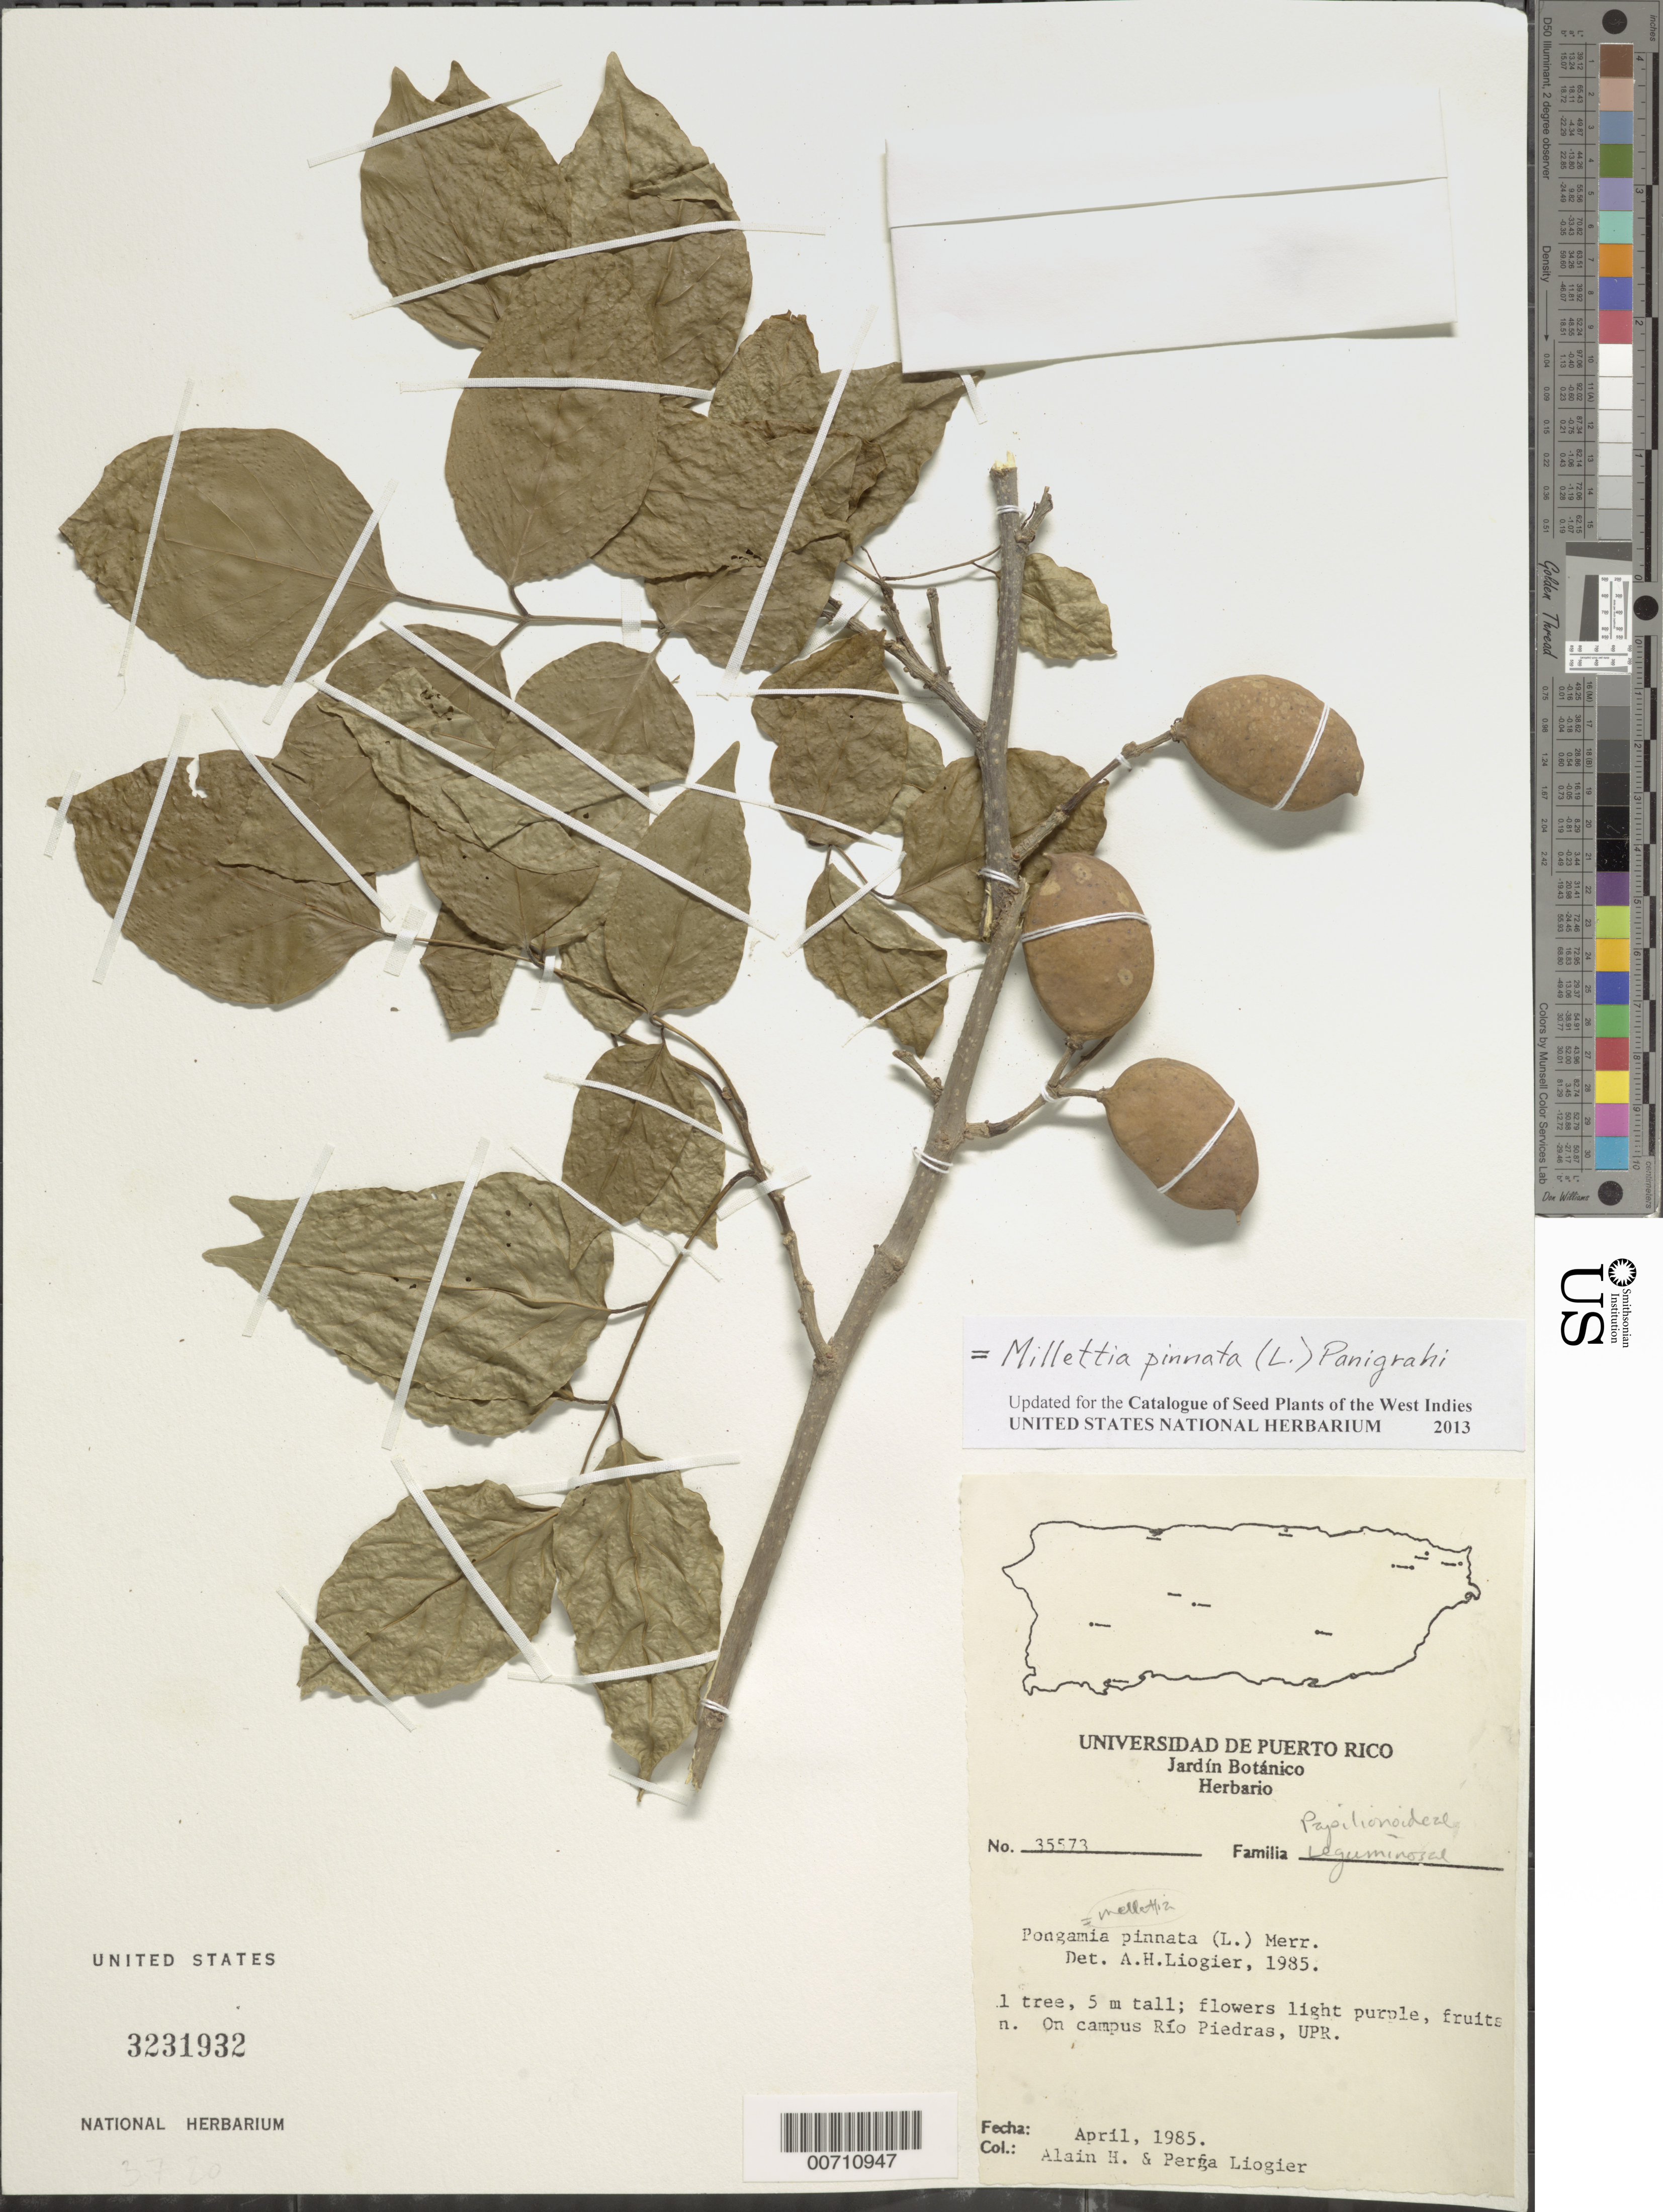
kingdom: Plantae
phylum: Tracheophyta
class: Magnoliopsida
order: Fabales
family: Fabaceae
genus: Millettia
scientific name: Millettia pinnata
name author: (L.) Panigrahi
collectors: A. H. Liogier & M. P. Liogier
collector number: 35573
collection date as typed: Apr 1985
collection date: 1985-04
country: Puerto Rico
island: Greater Antilles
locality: Campus Rio Piedras, UPR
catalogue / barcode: US 3231932